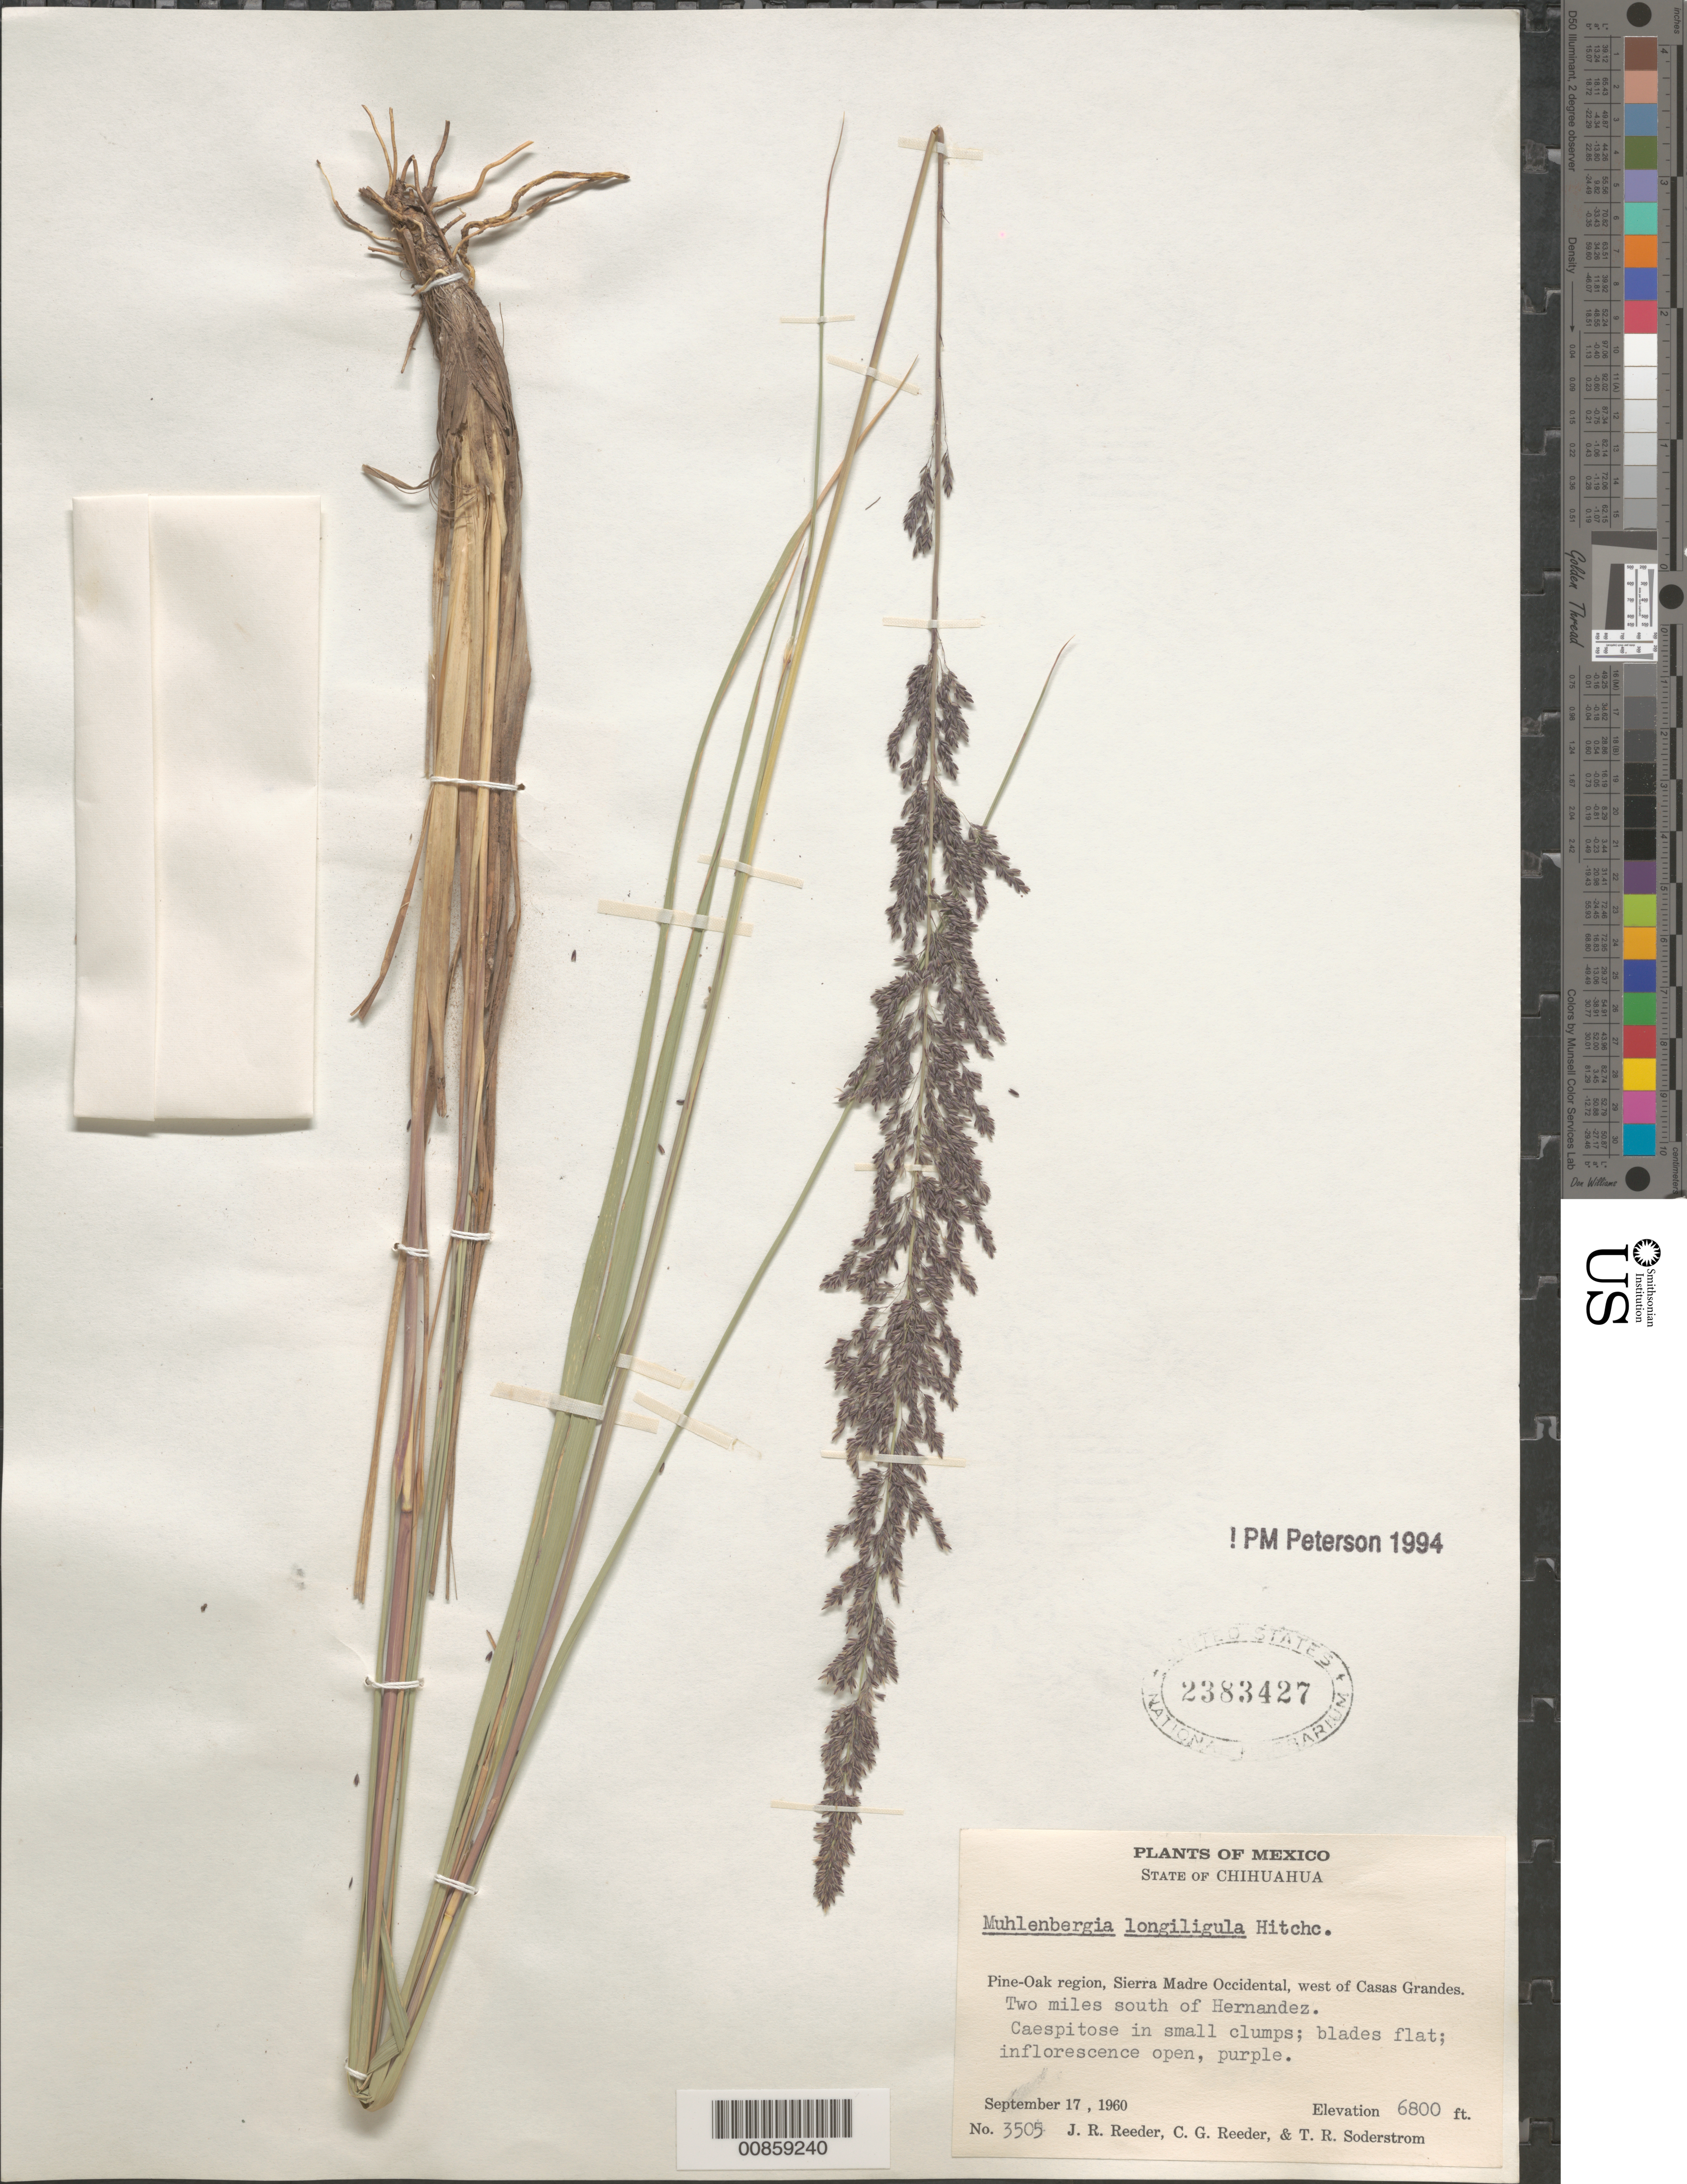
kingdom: Plantae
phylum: Tracheophyta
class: Liliopsida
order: Poales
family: Poaceae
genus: Muhlenbergia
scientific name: Muhlenbergia longiligula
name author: Hitchc.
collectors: J. R. Reeder & C. G. Reeder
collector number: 3505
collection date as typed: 17 Sep 1960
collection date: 1960-09-17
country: Mexico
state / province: Chihuahua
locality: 2 mi S of Hernandez, W of Casas Grandes, Chih.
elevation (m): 2073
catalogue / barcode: US 2383427